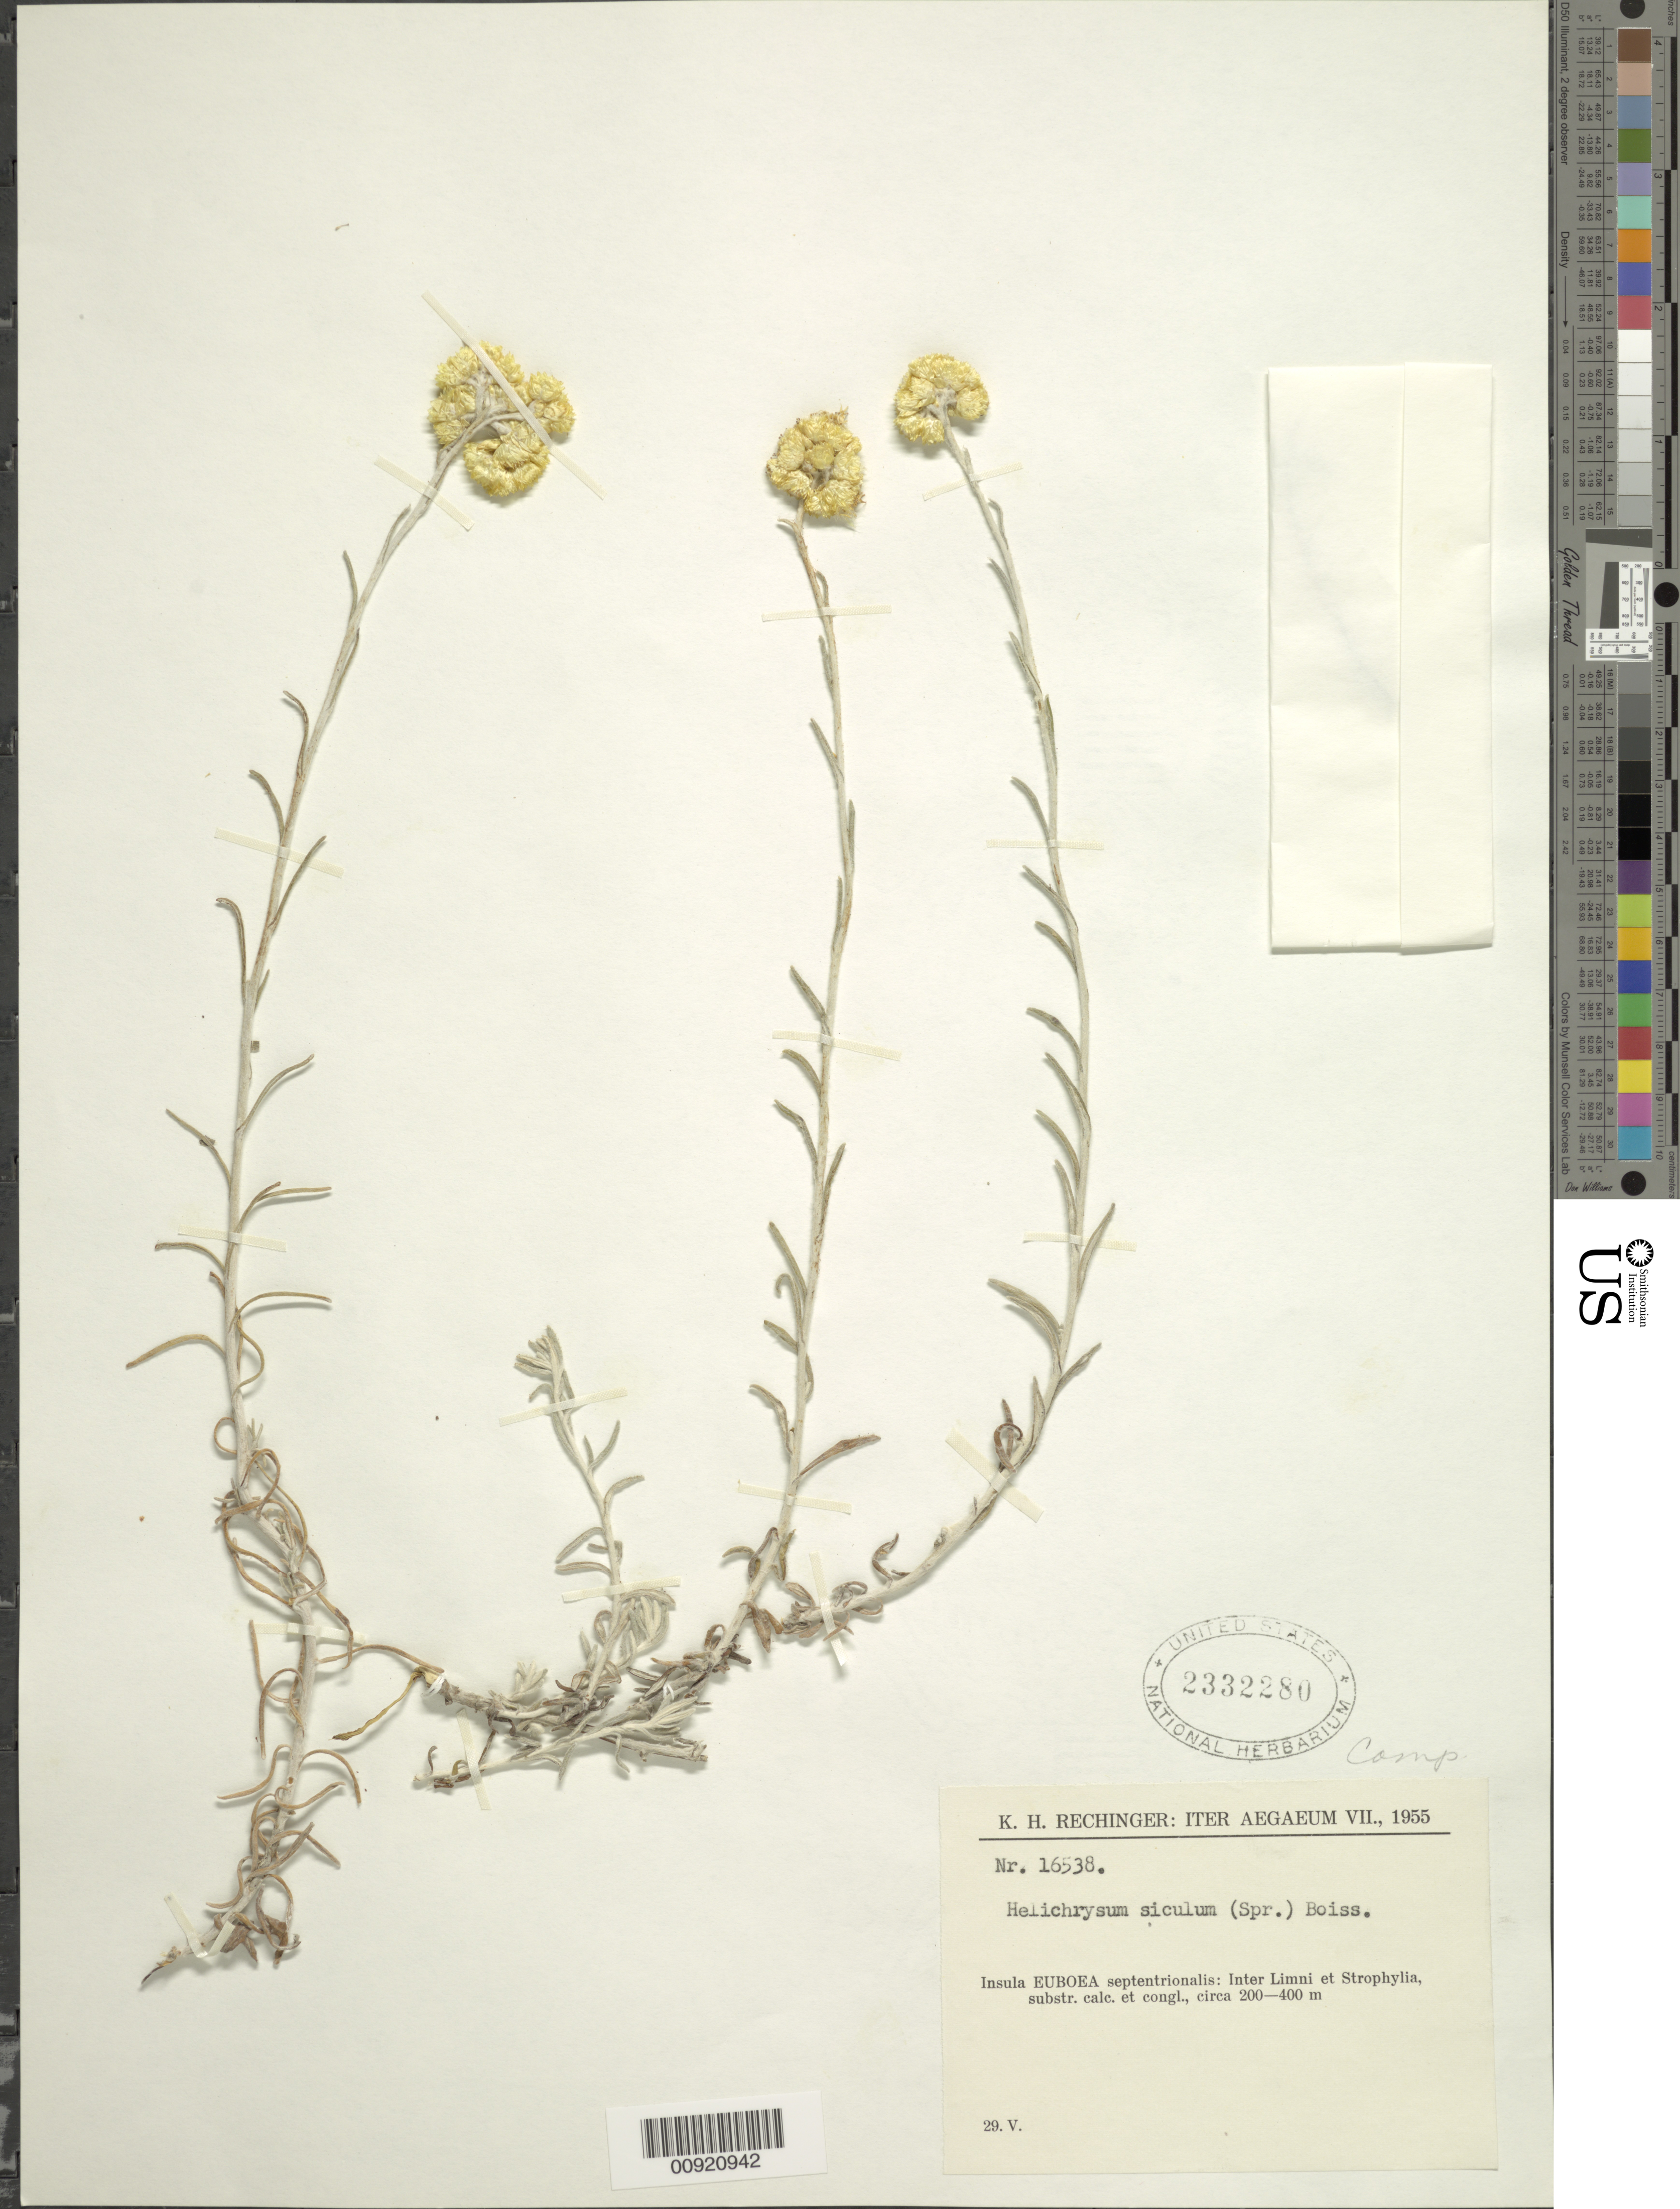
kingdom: Plantae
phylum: Tracheophyta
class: Magnoliopsida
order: Asterales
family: Asteraceae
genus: Helichrysum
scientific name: Helichrysum siculum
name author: Boiss.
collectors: K. H. Rechinger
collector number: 16538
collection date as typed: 29 May 1955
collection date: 1955-05-29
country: Greece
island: Euboea I.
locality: Insula Euboea septentrionalis: inter Limni et Strophylia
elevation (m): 200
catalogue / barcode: US 2332280